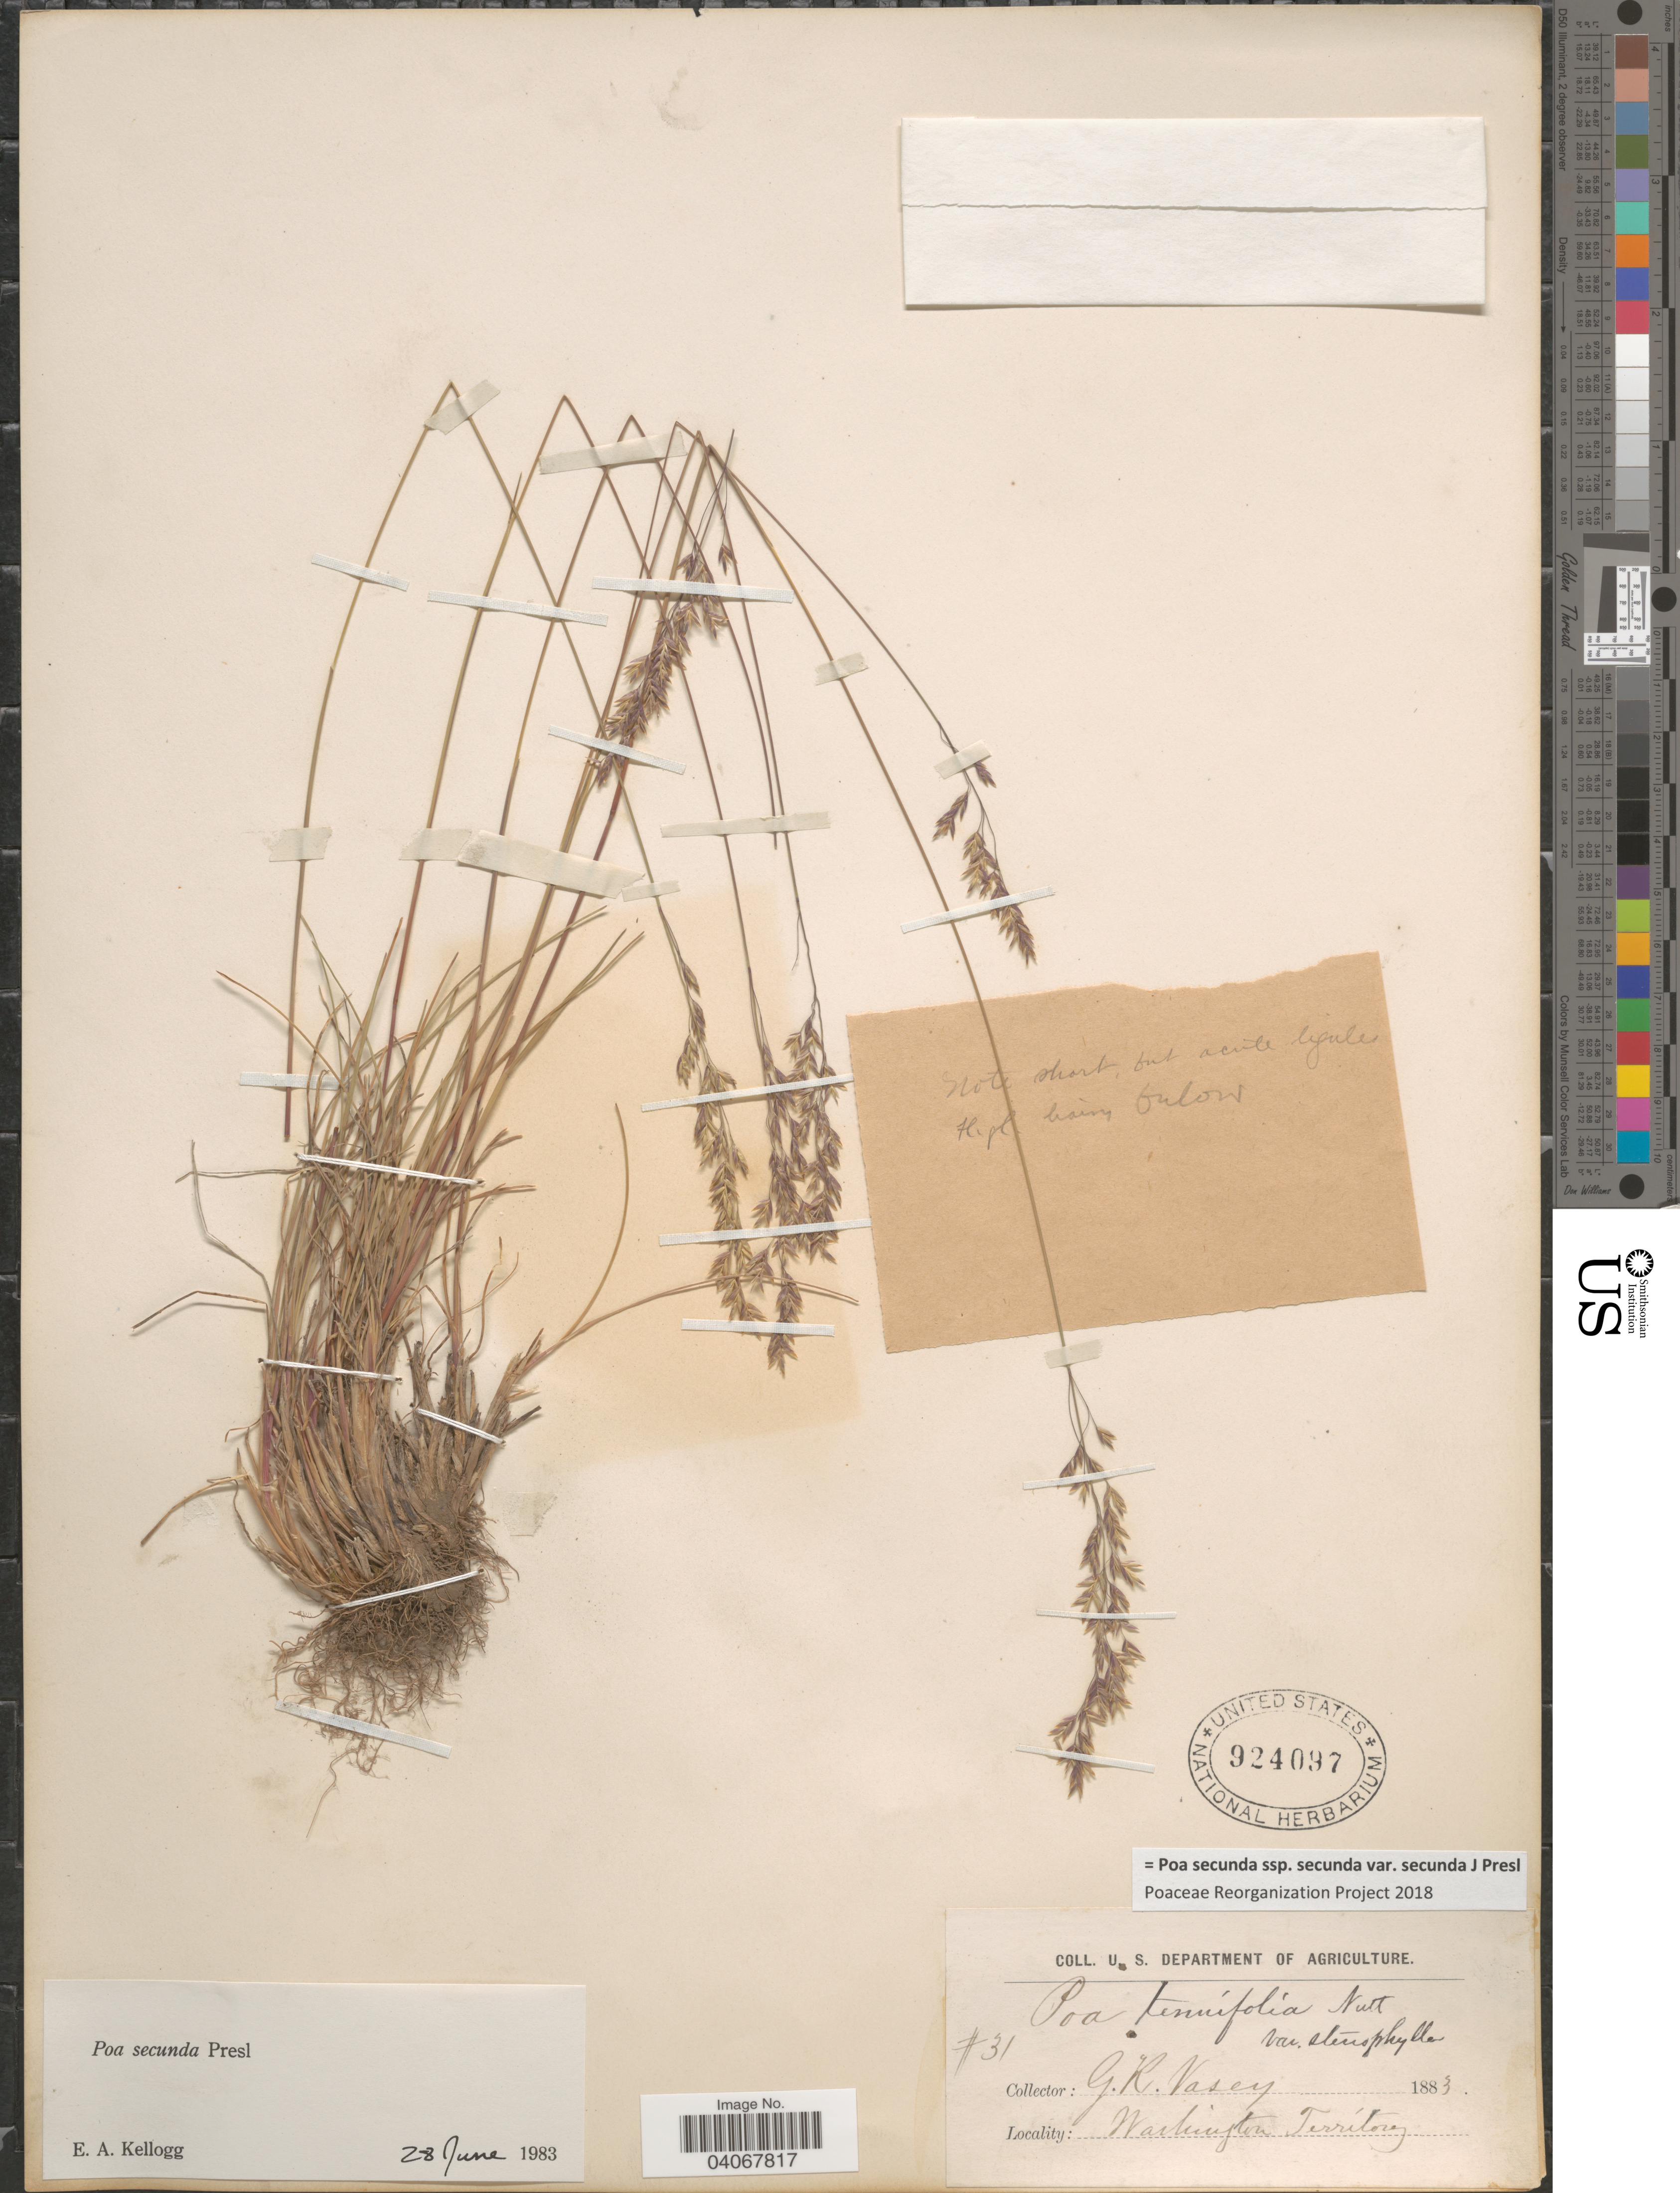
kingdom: Plantae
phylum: Tracheophyta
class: Liliopsida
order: Poales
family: Poaceae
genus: Poa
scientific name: Poa secunda subsp. secunda var. secunda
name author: J. Presl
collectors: G. R. Vasey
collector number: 31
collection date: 1883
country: United States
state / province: Washington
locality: Washington Territory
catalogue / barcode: US 924097